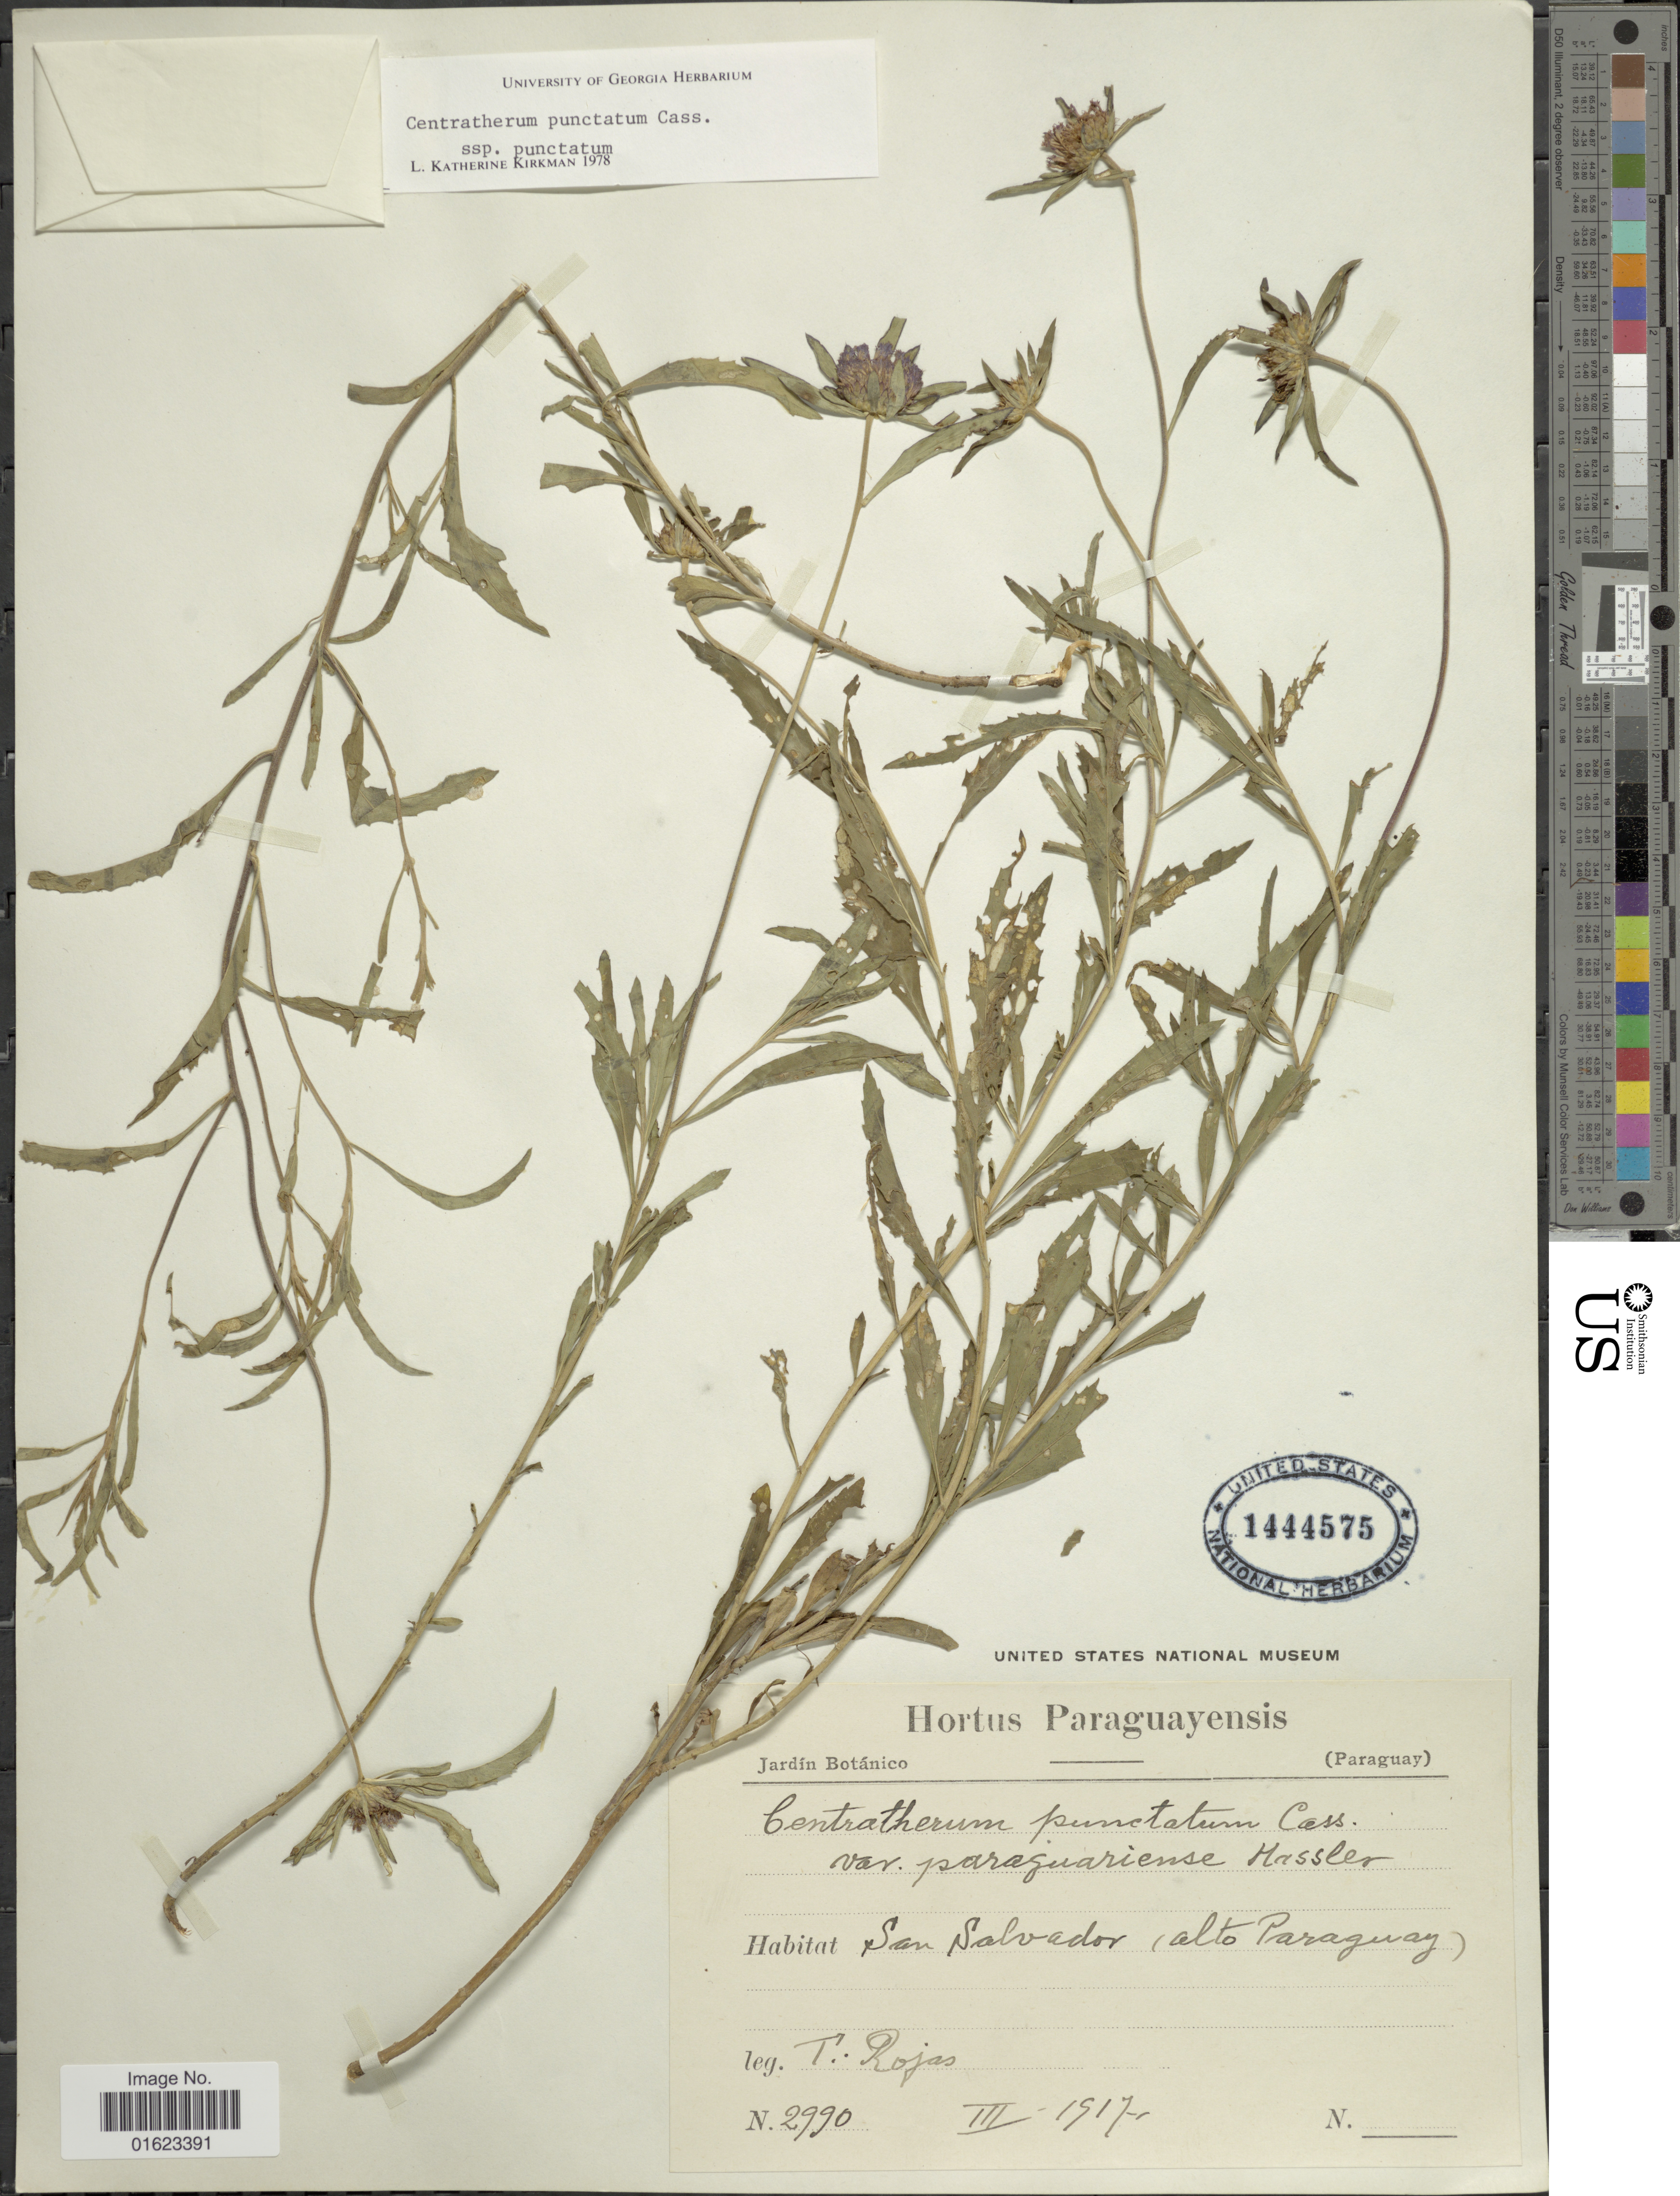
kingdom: Plantae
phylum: Tracheophyta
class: Magnoliopsida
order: Asterales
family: Asteraceae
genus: Centratherum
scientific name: Centratherum punctatum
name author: Cass.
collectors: T. Rojas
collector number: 2990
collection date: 1917-03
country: Paraguay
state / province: Alto Paraguay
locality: San Salvador (Alto Paraguay).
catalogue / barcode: US 1444575